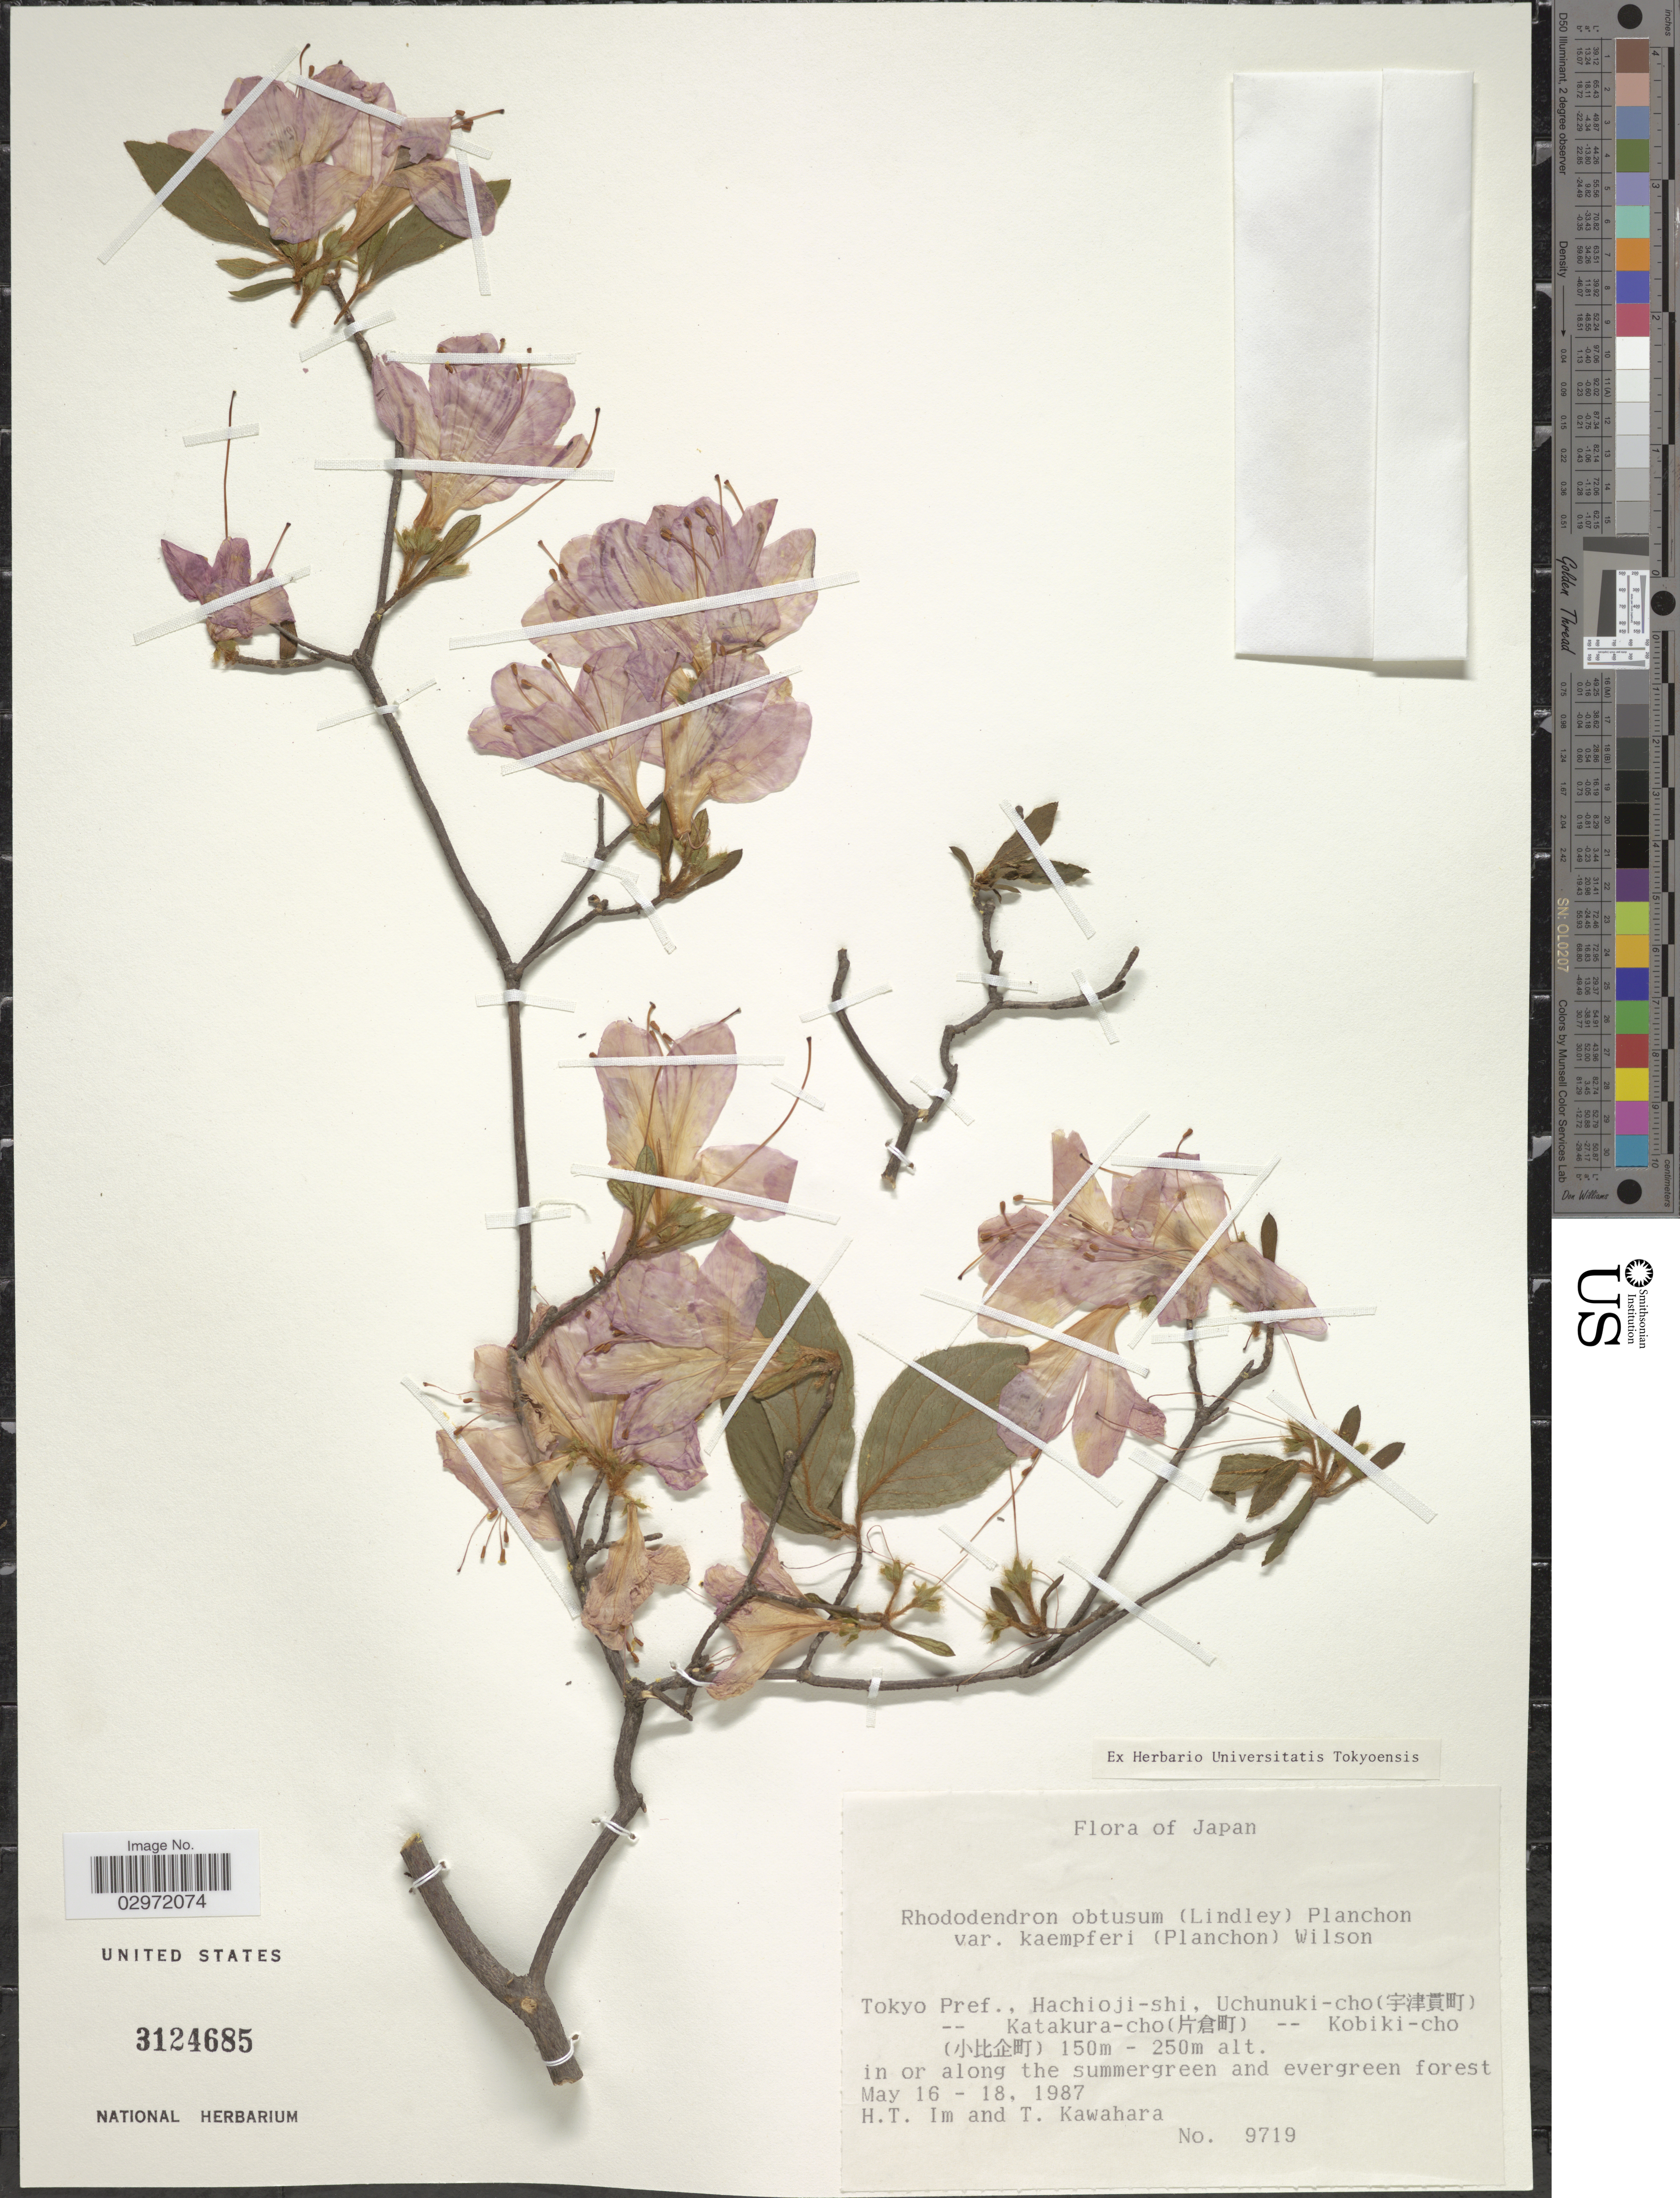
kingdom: Plantae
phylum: Tracheophyta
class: Magnoliopsida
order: Ericales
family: Ericaceae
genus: Rhododendron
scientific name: Rhododendron obtusum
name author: (Lindl.) Planch.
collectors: H. Kawahara & T. Kawahara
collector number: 9719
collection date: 1987-05-16/1987-05-18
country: Japan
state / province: Tokyo, Federal City of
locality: Tokyo Pref., Hachioji-shi, Uchunuki-cho-- Katakura-cho -- Kobiki-cho.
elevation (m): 150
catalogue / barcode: US 3124685